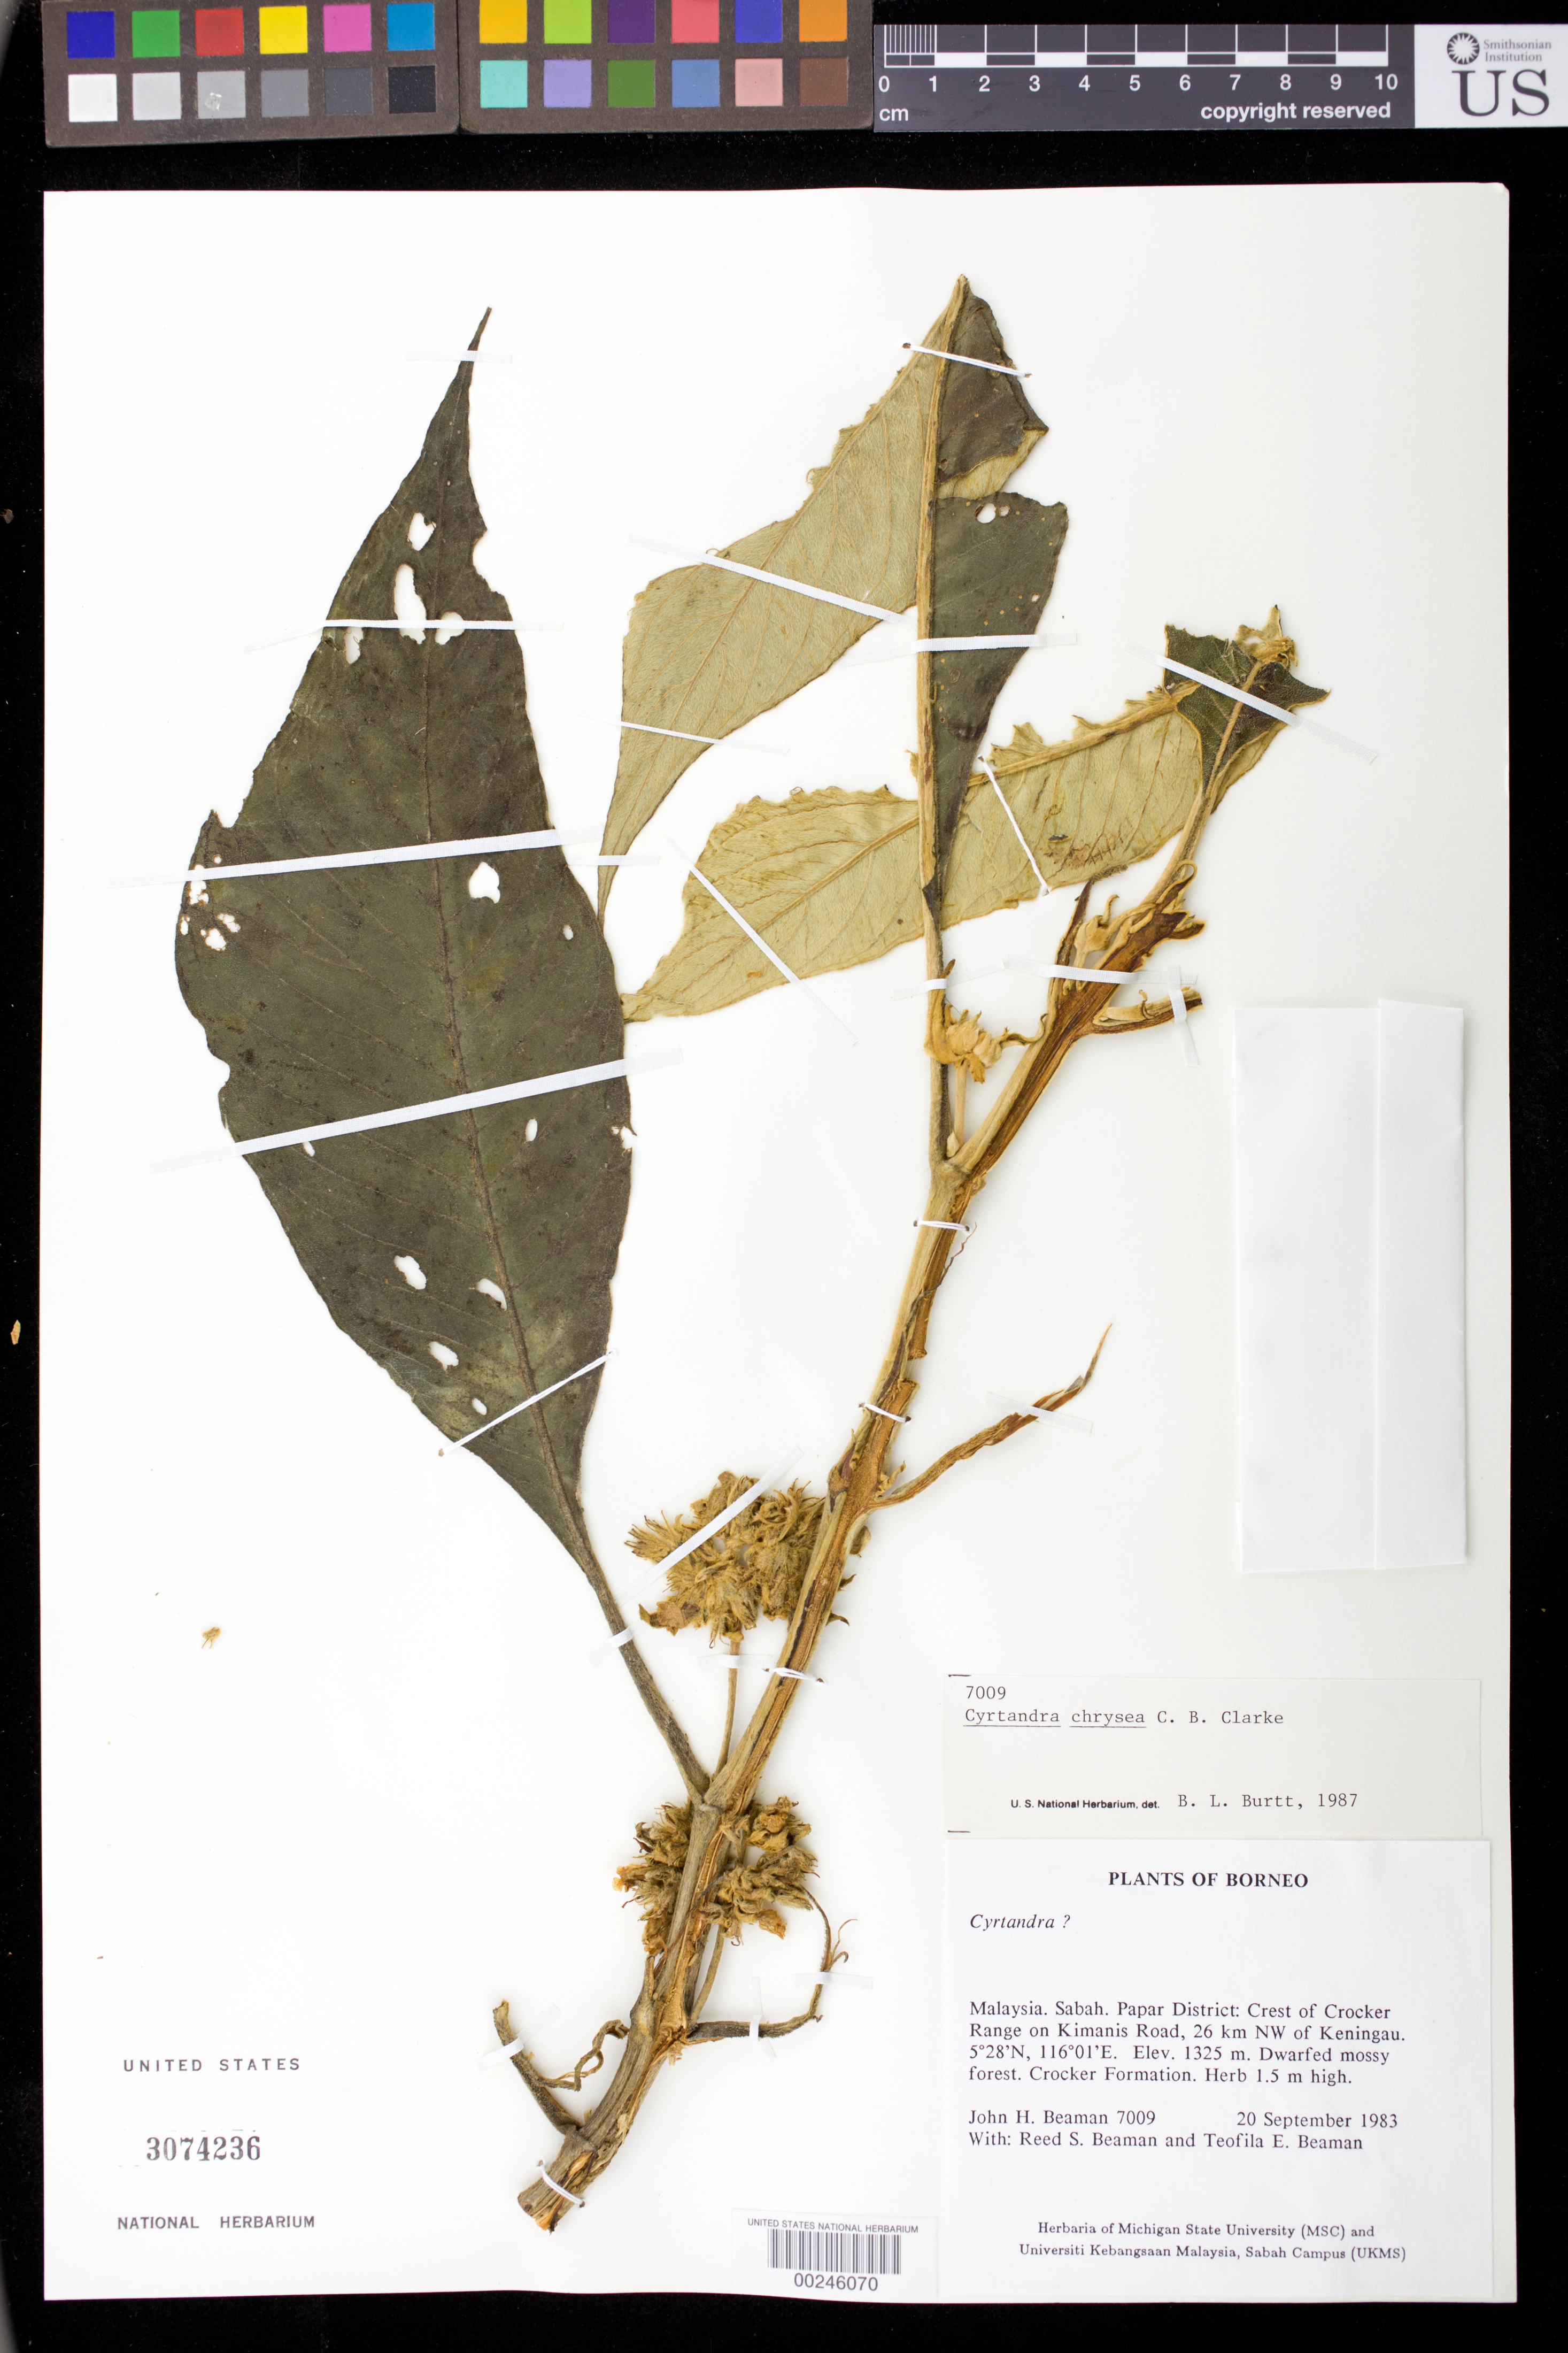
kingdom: Plantae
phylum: Tracheophyta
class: Magnoliopsida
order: Lamiales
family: Gesneriaceae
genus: Cyrtandra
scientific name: Cyrtandra chrysea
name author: C.B. Clarke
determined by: Burtt, B. L.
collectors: J. H. Beaman, R. S. Beaman & T. E. Beaman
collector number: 7009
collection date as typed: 20 Sep 1983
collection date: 1983-09-20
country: Malaysia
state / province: Sabah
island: Borneo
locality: Papar dist, crest of crocker range on kimanis road, 26 km nw of keningau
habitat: Dwarfed mossy forest, crocker formation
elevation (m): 1325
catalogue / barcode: US 3074236